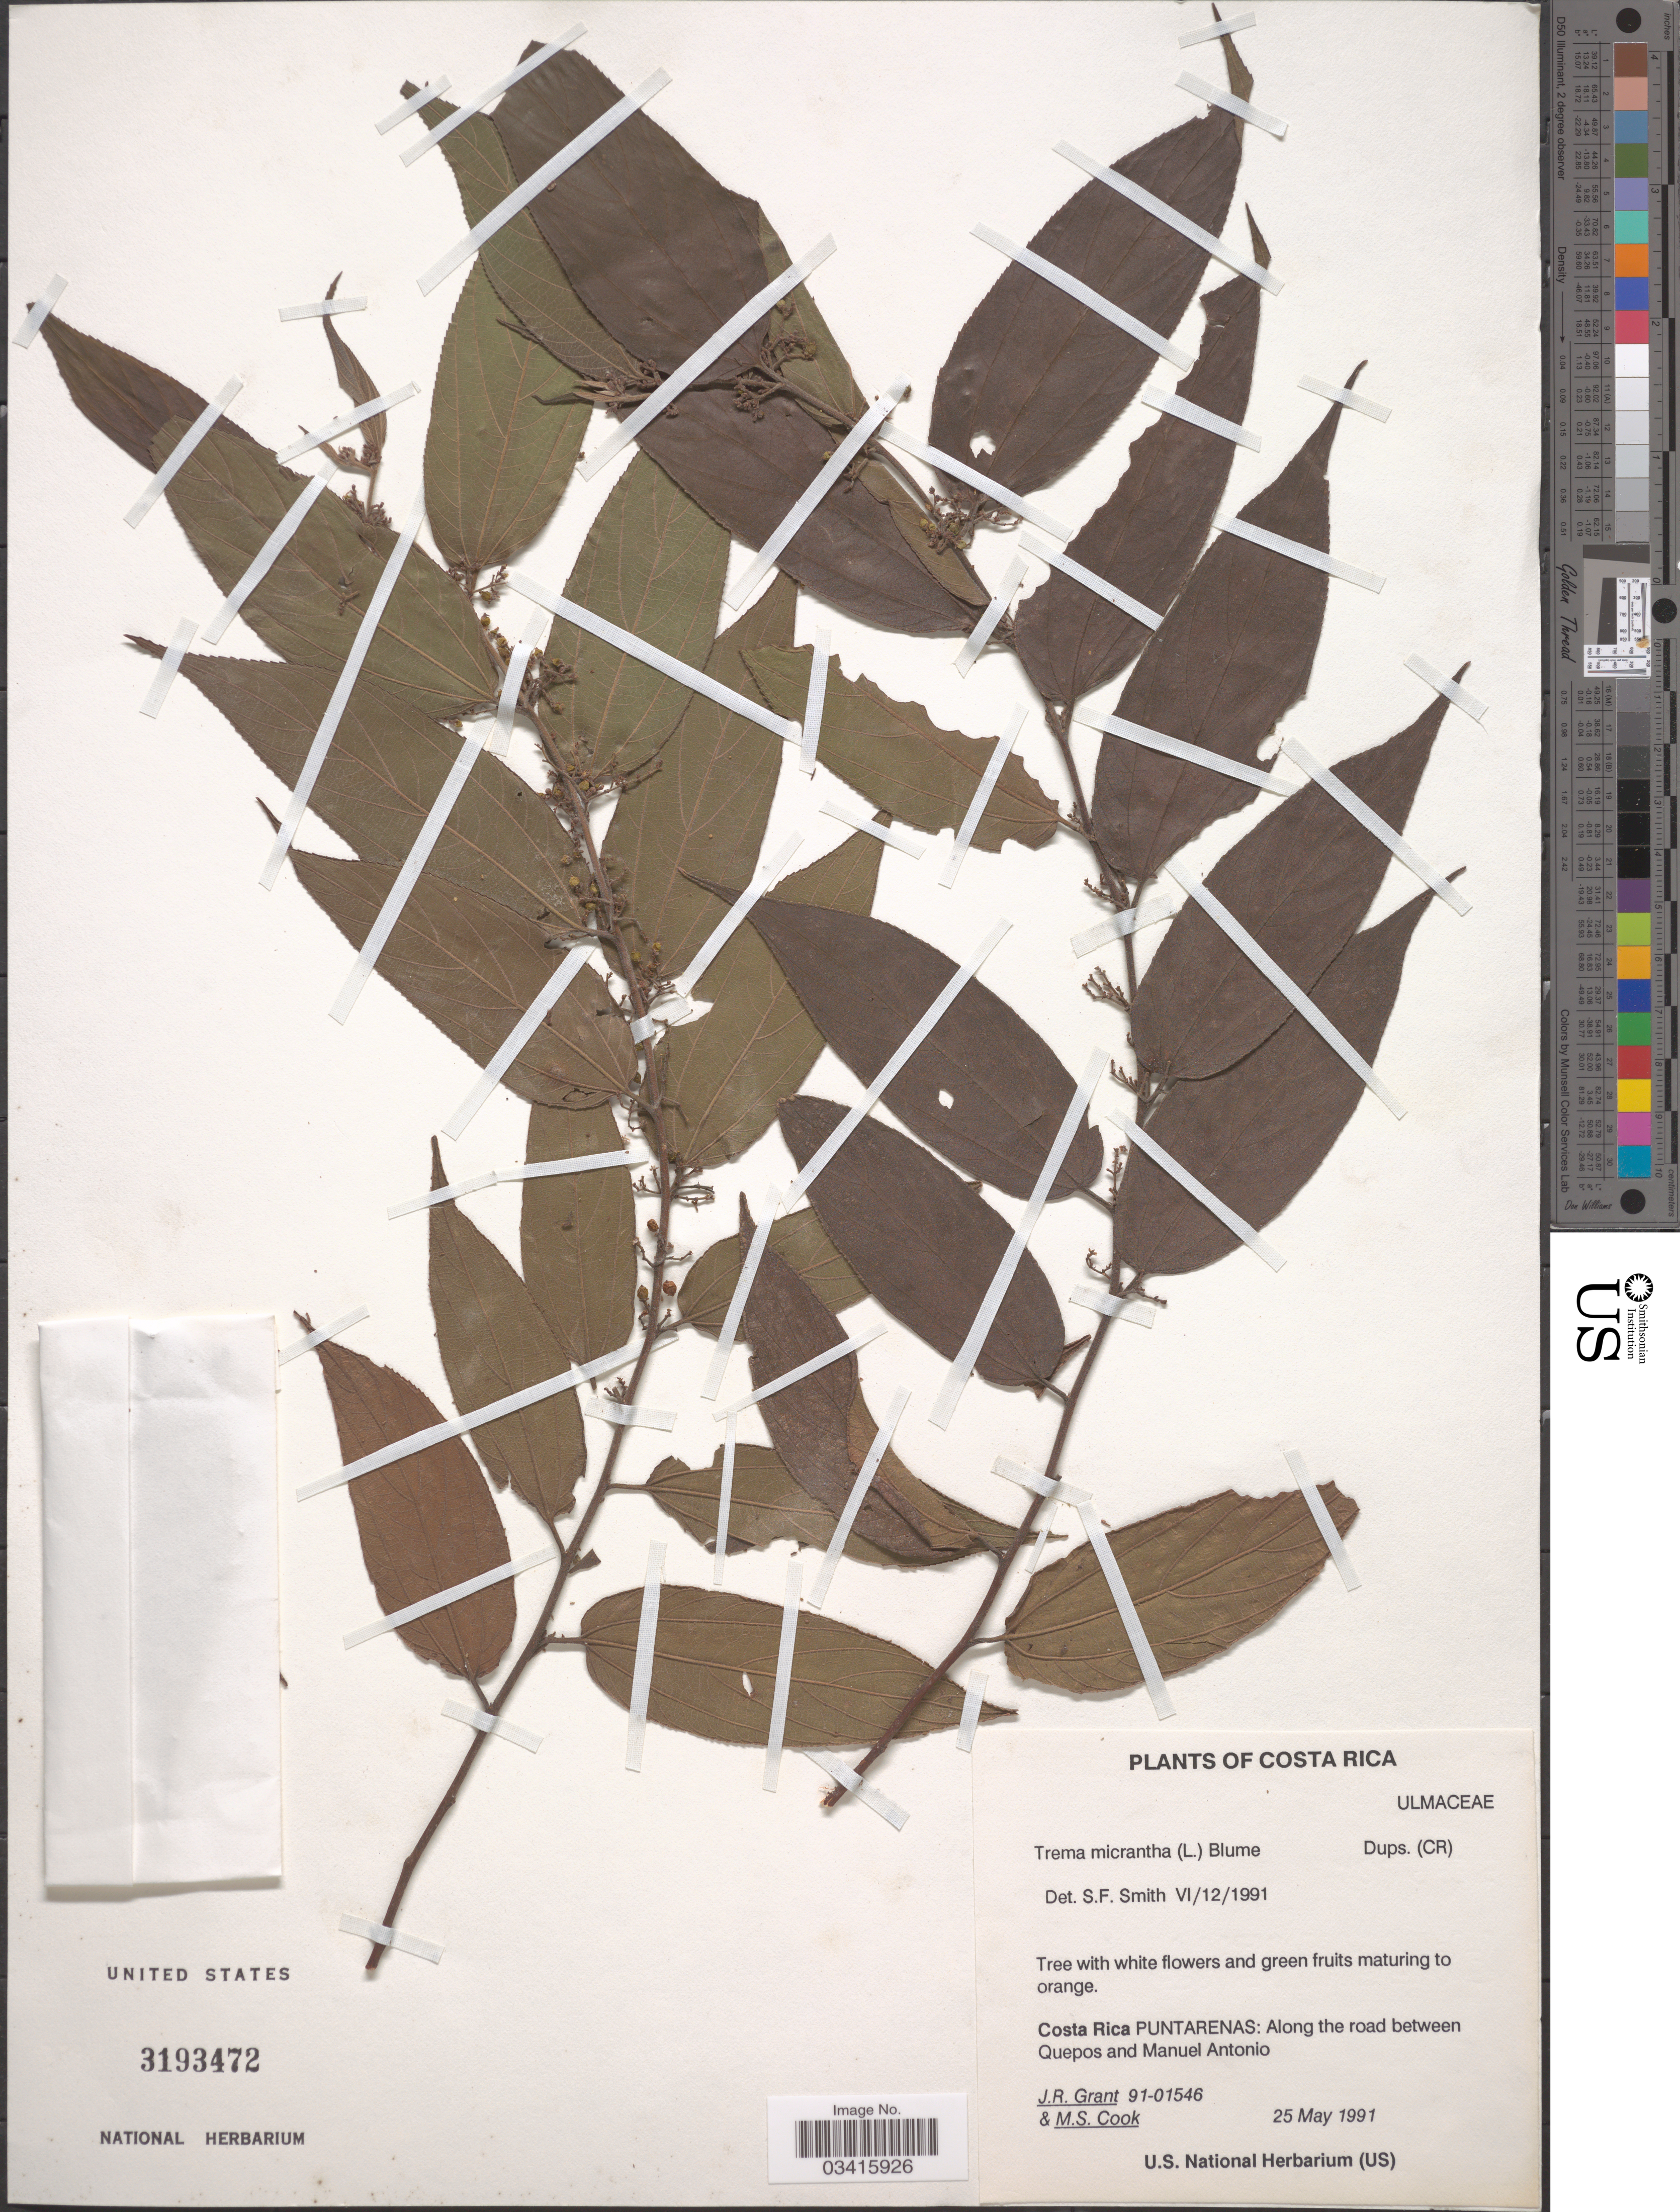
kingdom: Plantae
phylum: Tracheophyta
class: Magnoliopsida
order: Rosales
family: Cannabaceae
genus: Trema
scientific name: Trema micranthum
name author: (L.) Blume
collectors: J. Grant & M. S. Cook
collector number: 91-01546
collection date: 1991-05-25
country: Costa Rica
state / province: Puntarenas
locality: Along the road between Quepos and Manuel Antonio.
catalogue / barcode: US 3193472